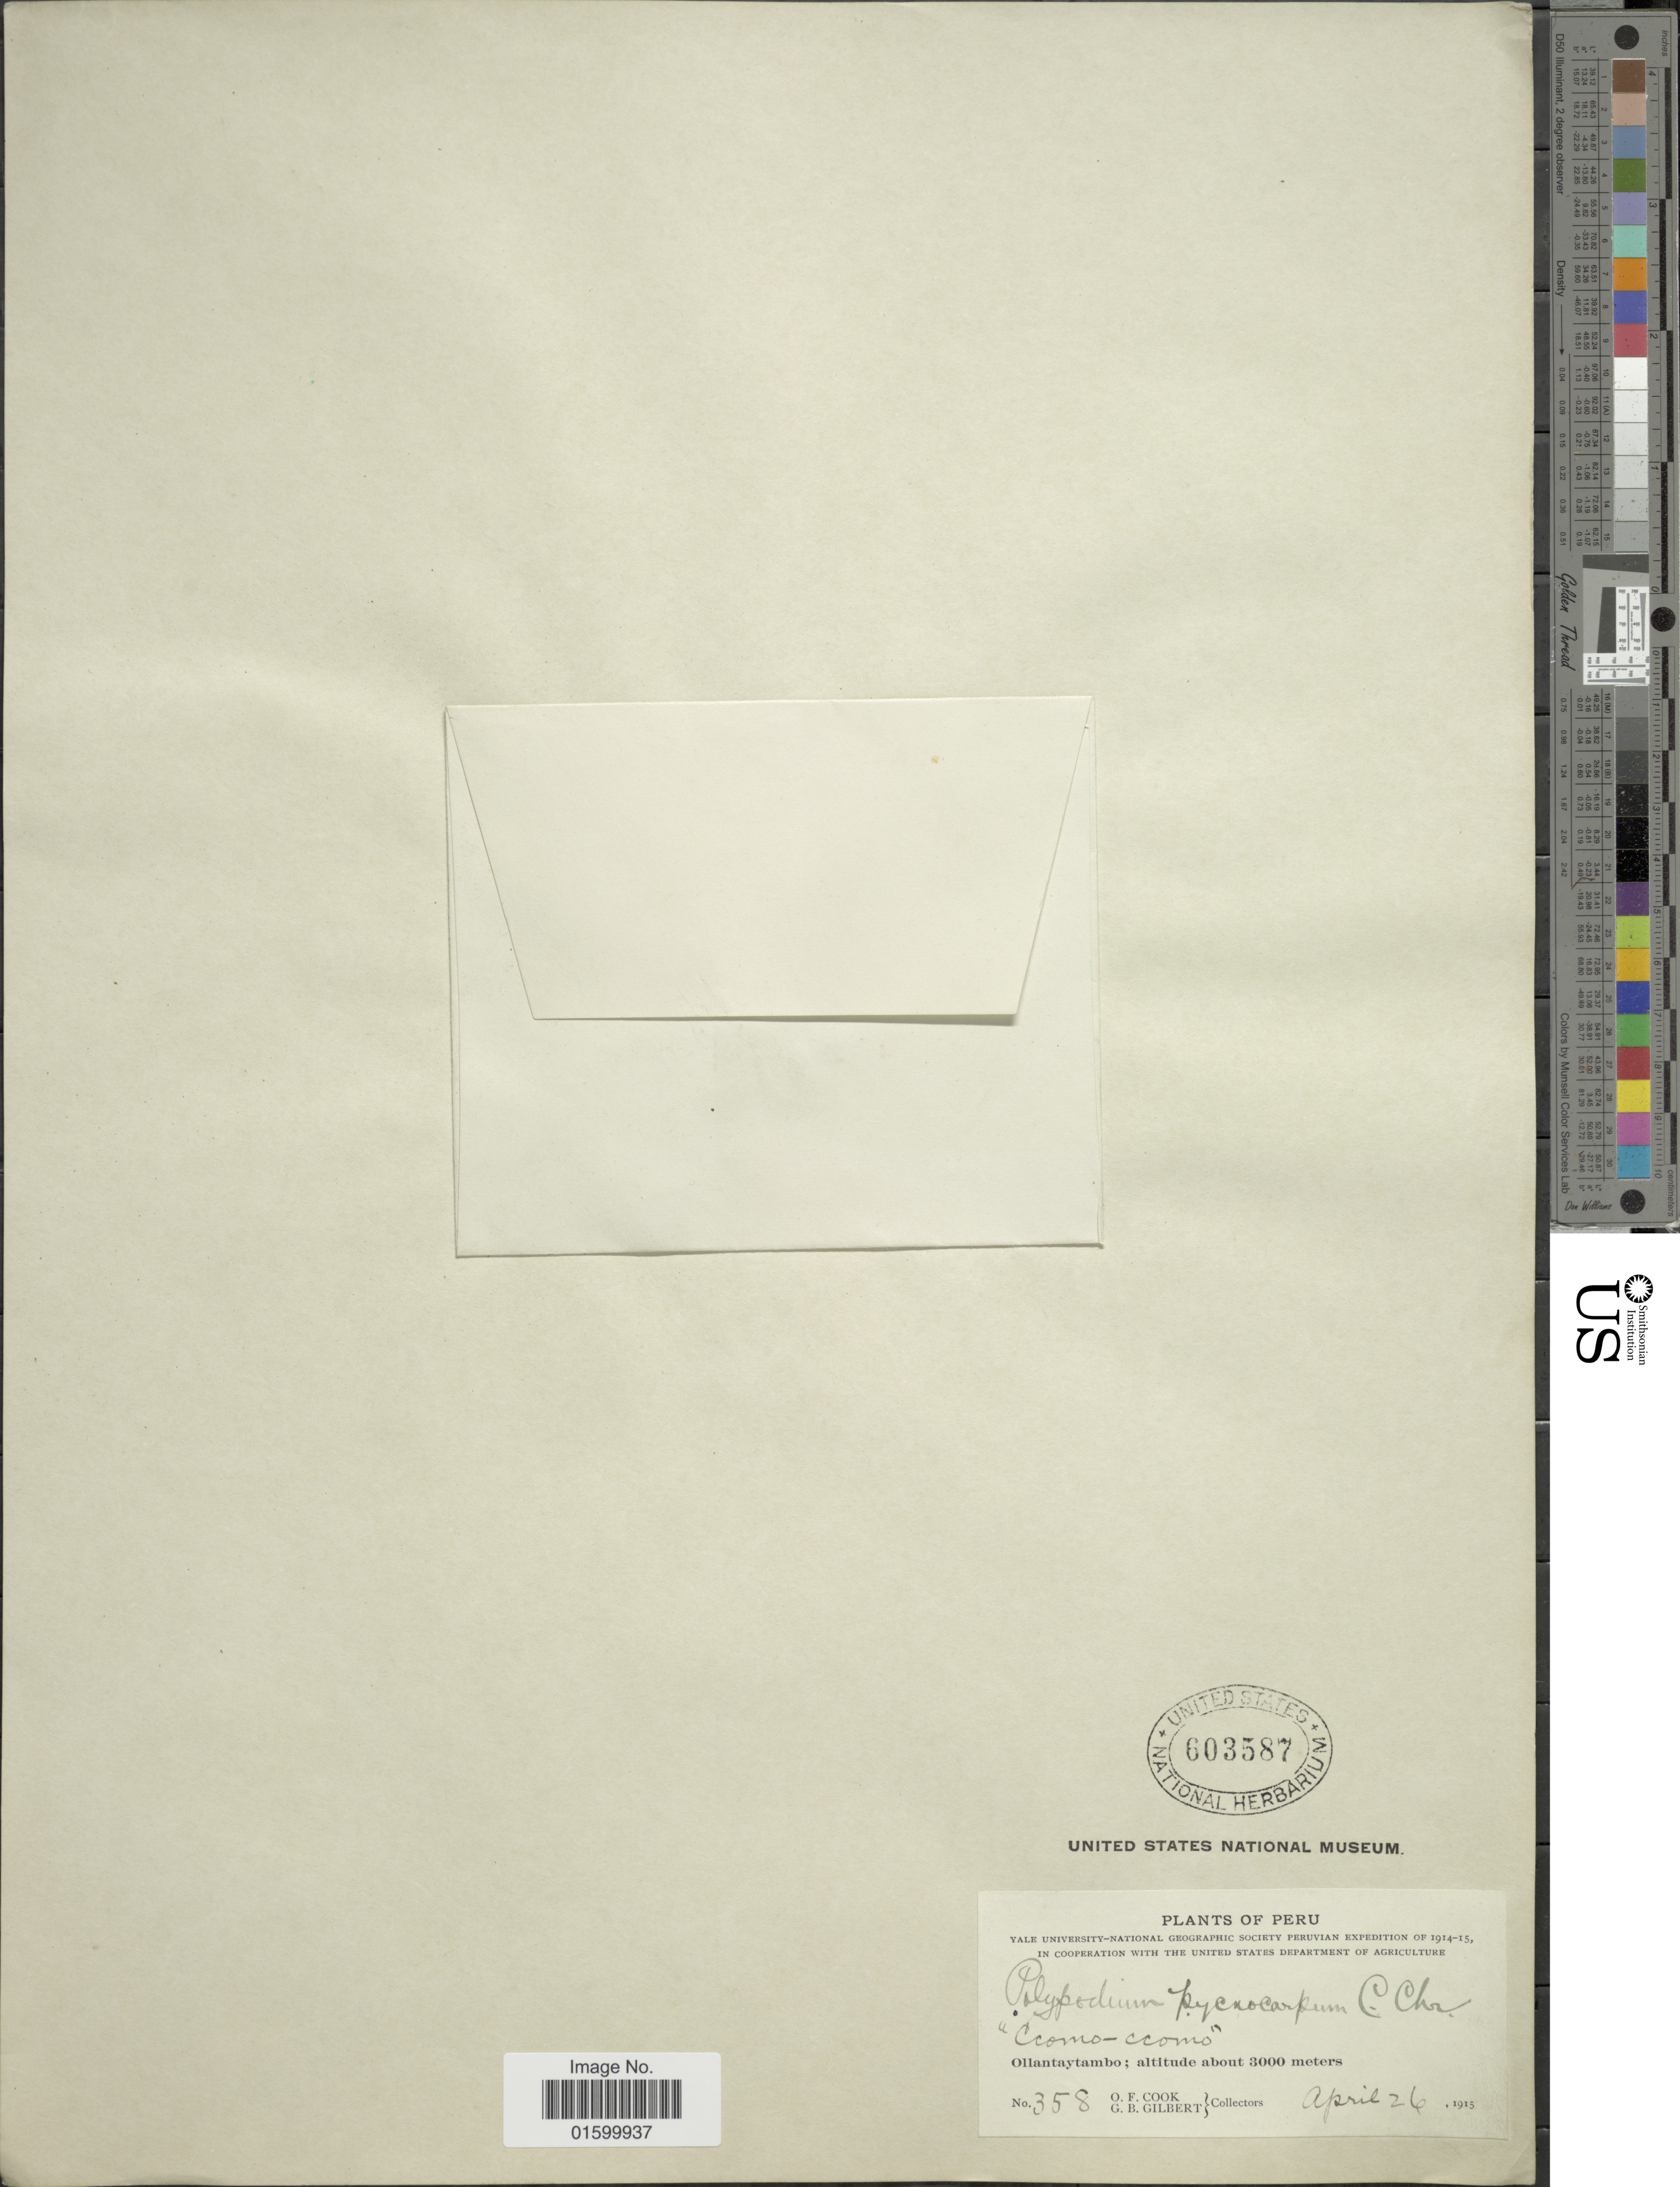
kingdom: Plantae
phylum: Tracheophyta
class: Polypodiopsida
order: Polypodiales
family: Polypodiaceae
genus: Pleopeltis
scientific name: Pleopeltis pycnocarpa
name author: (C. Chr.) A.R. Sm.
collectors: O. F. Cook & G. B. Gilbert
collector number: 358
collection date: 1915-04-26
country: Peru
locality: Ccomo-ccomo, Ollantaytambo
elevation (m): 3000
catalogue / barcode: US 603587